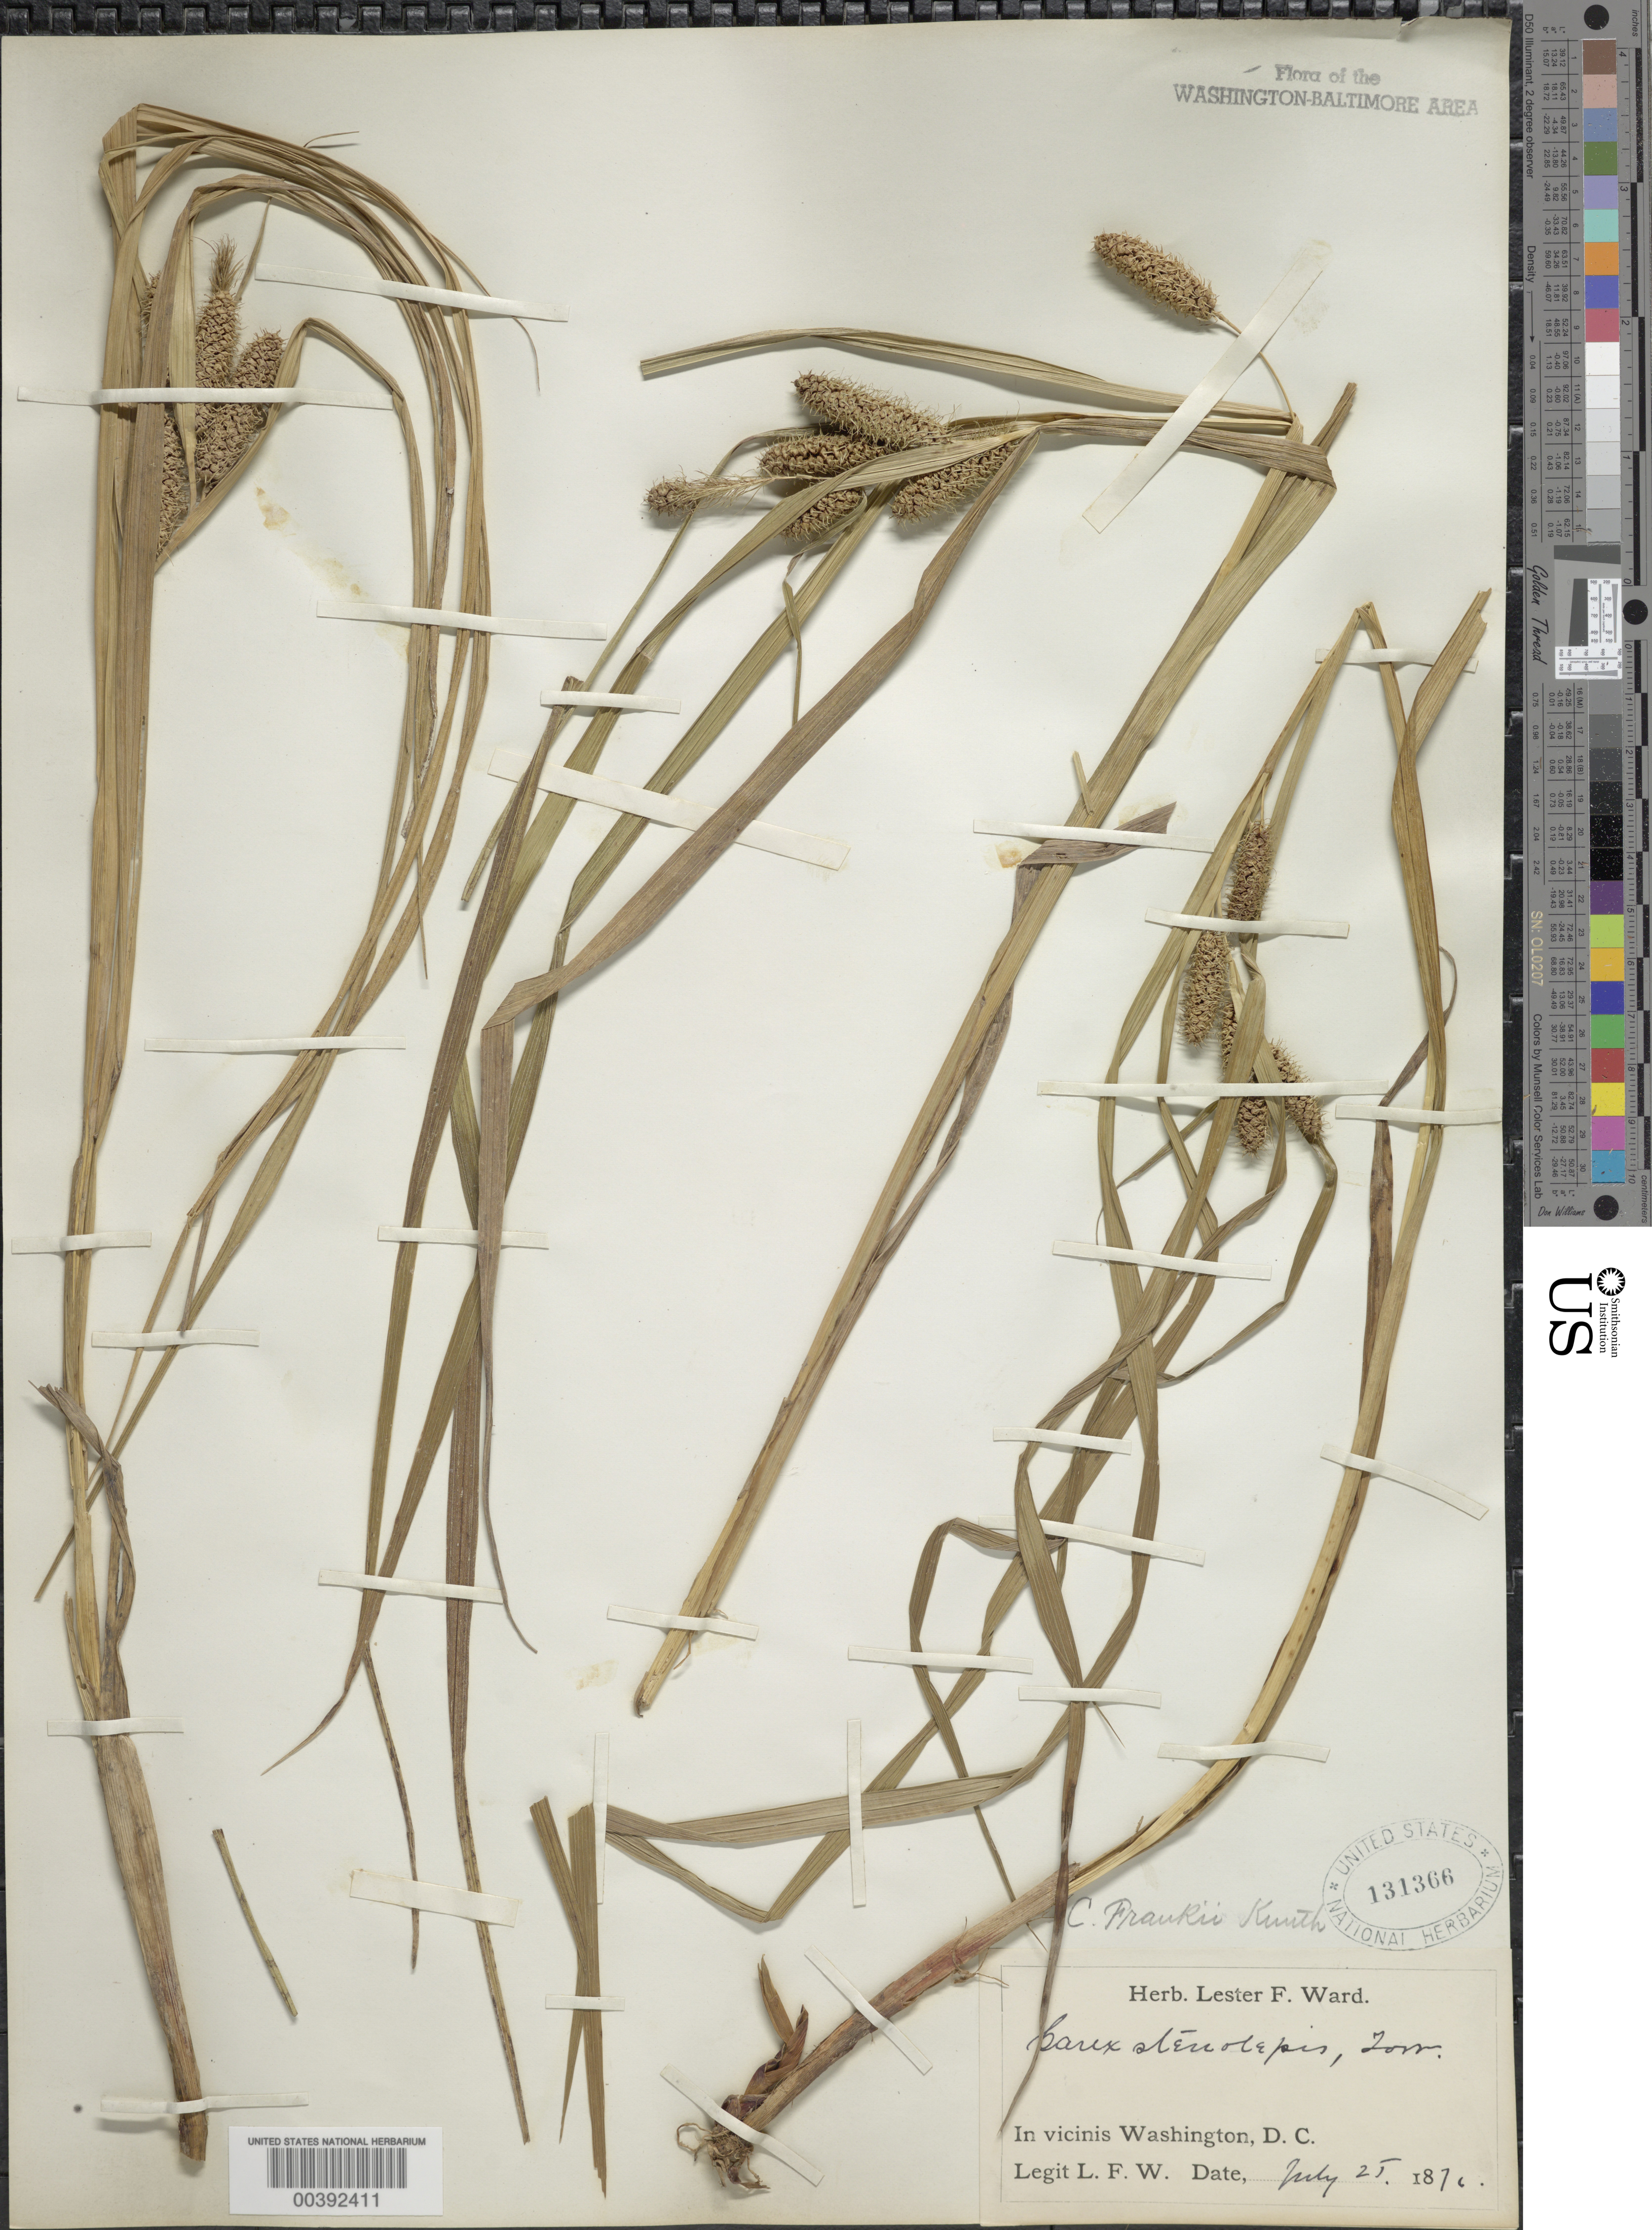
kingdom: Plantae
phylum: Tracheophyta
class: Liliopsida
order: Poales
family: Cyperaceae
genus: Carex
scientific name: Carex frankii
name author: Kunth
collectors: L. F. Ward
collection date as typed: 25 Jul 1876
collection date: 1876-07-25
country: United States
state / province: District of Columbia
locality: Washington DC Area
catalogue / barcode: US 131366